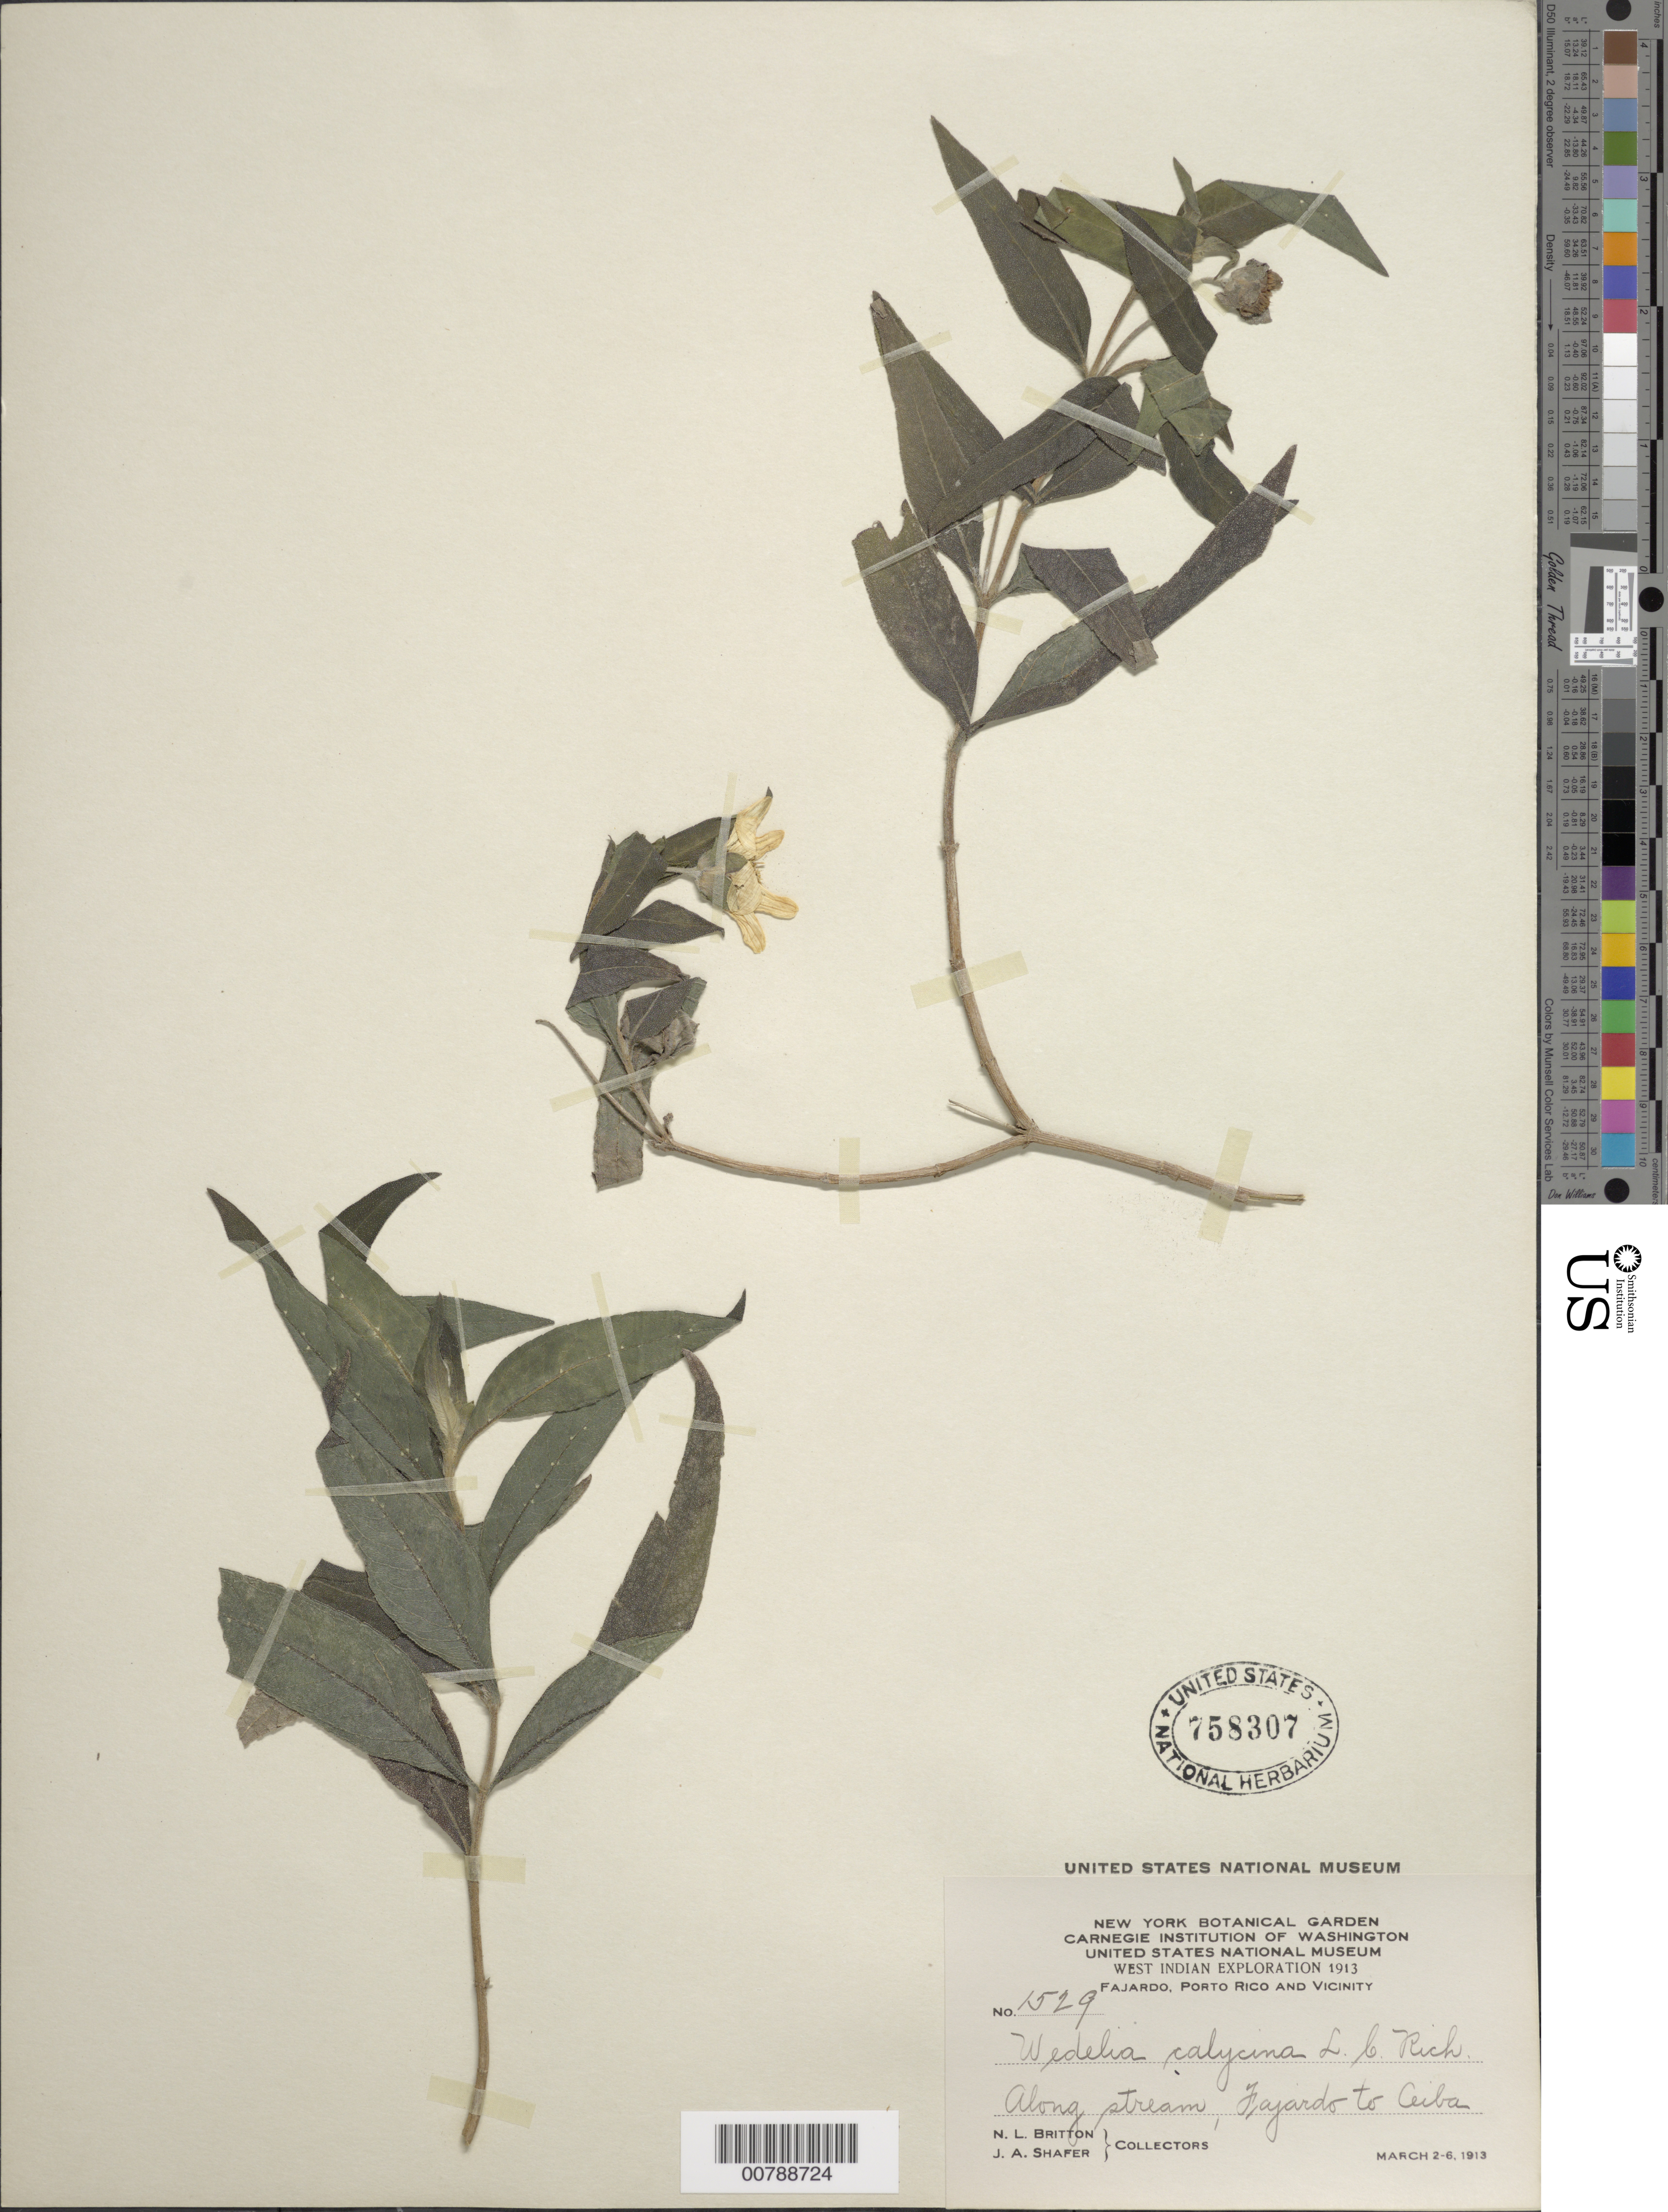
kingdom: Plantae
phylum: Tracheophyta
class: Magnoliopsida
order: Asterales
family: Asteraceae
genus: Wedelia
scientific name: Wedelia calycina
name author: Rich.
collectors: N. Britton & J. A. Shafer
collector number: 1529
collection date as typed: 02 Mar 1913 to 06 Mar 1913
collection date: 1913-03-02/1913-03-06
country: Puerto Rico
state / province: Ceiba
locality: Along stream, Fajardo to Ceiba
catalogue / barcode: US 758307